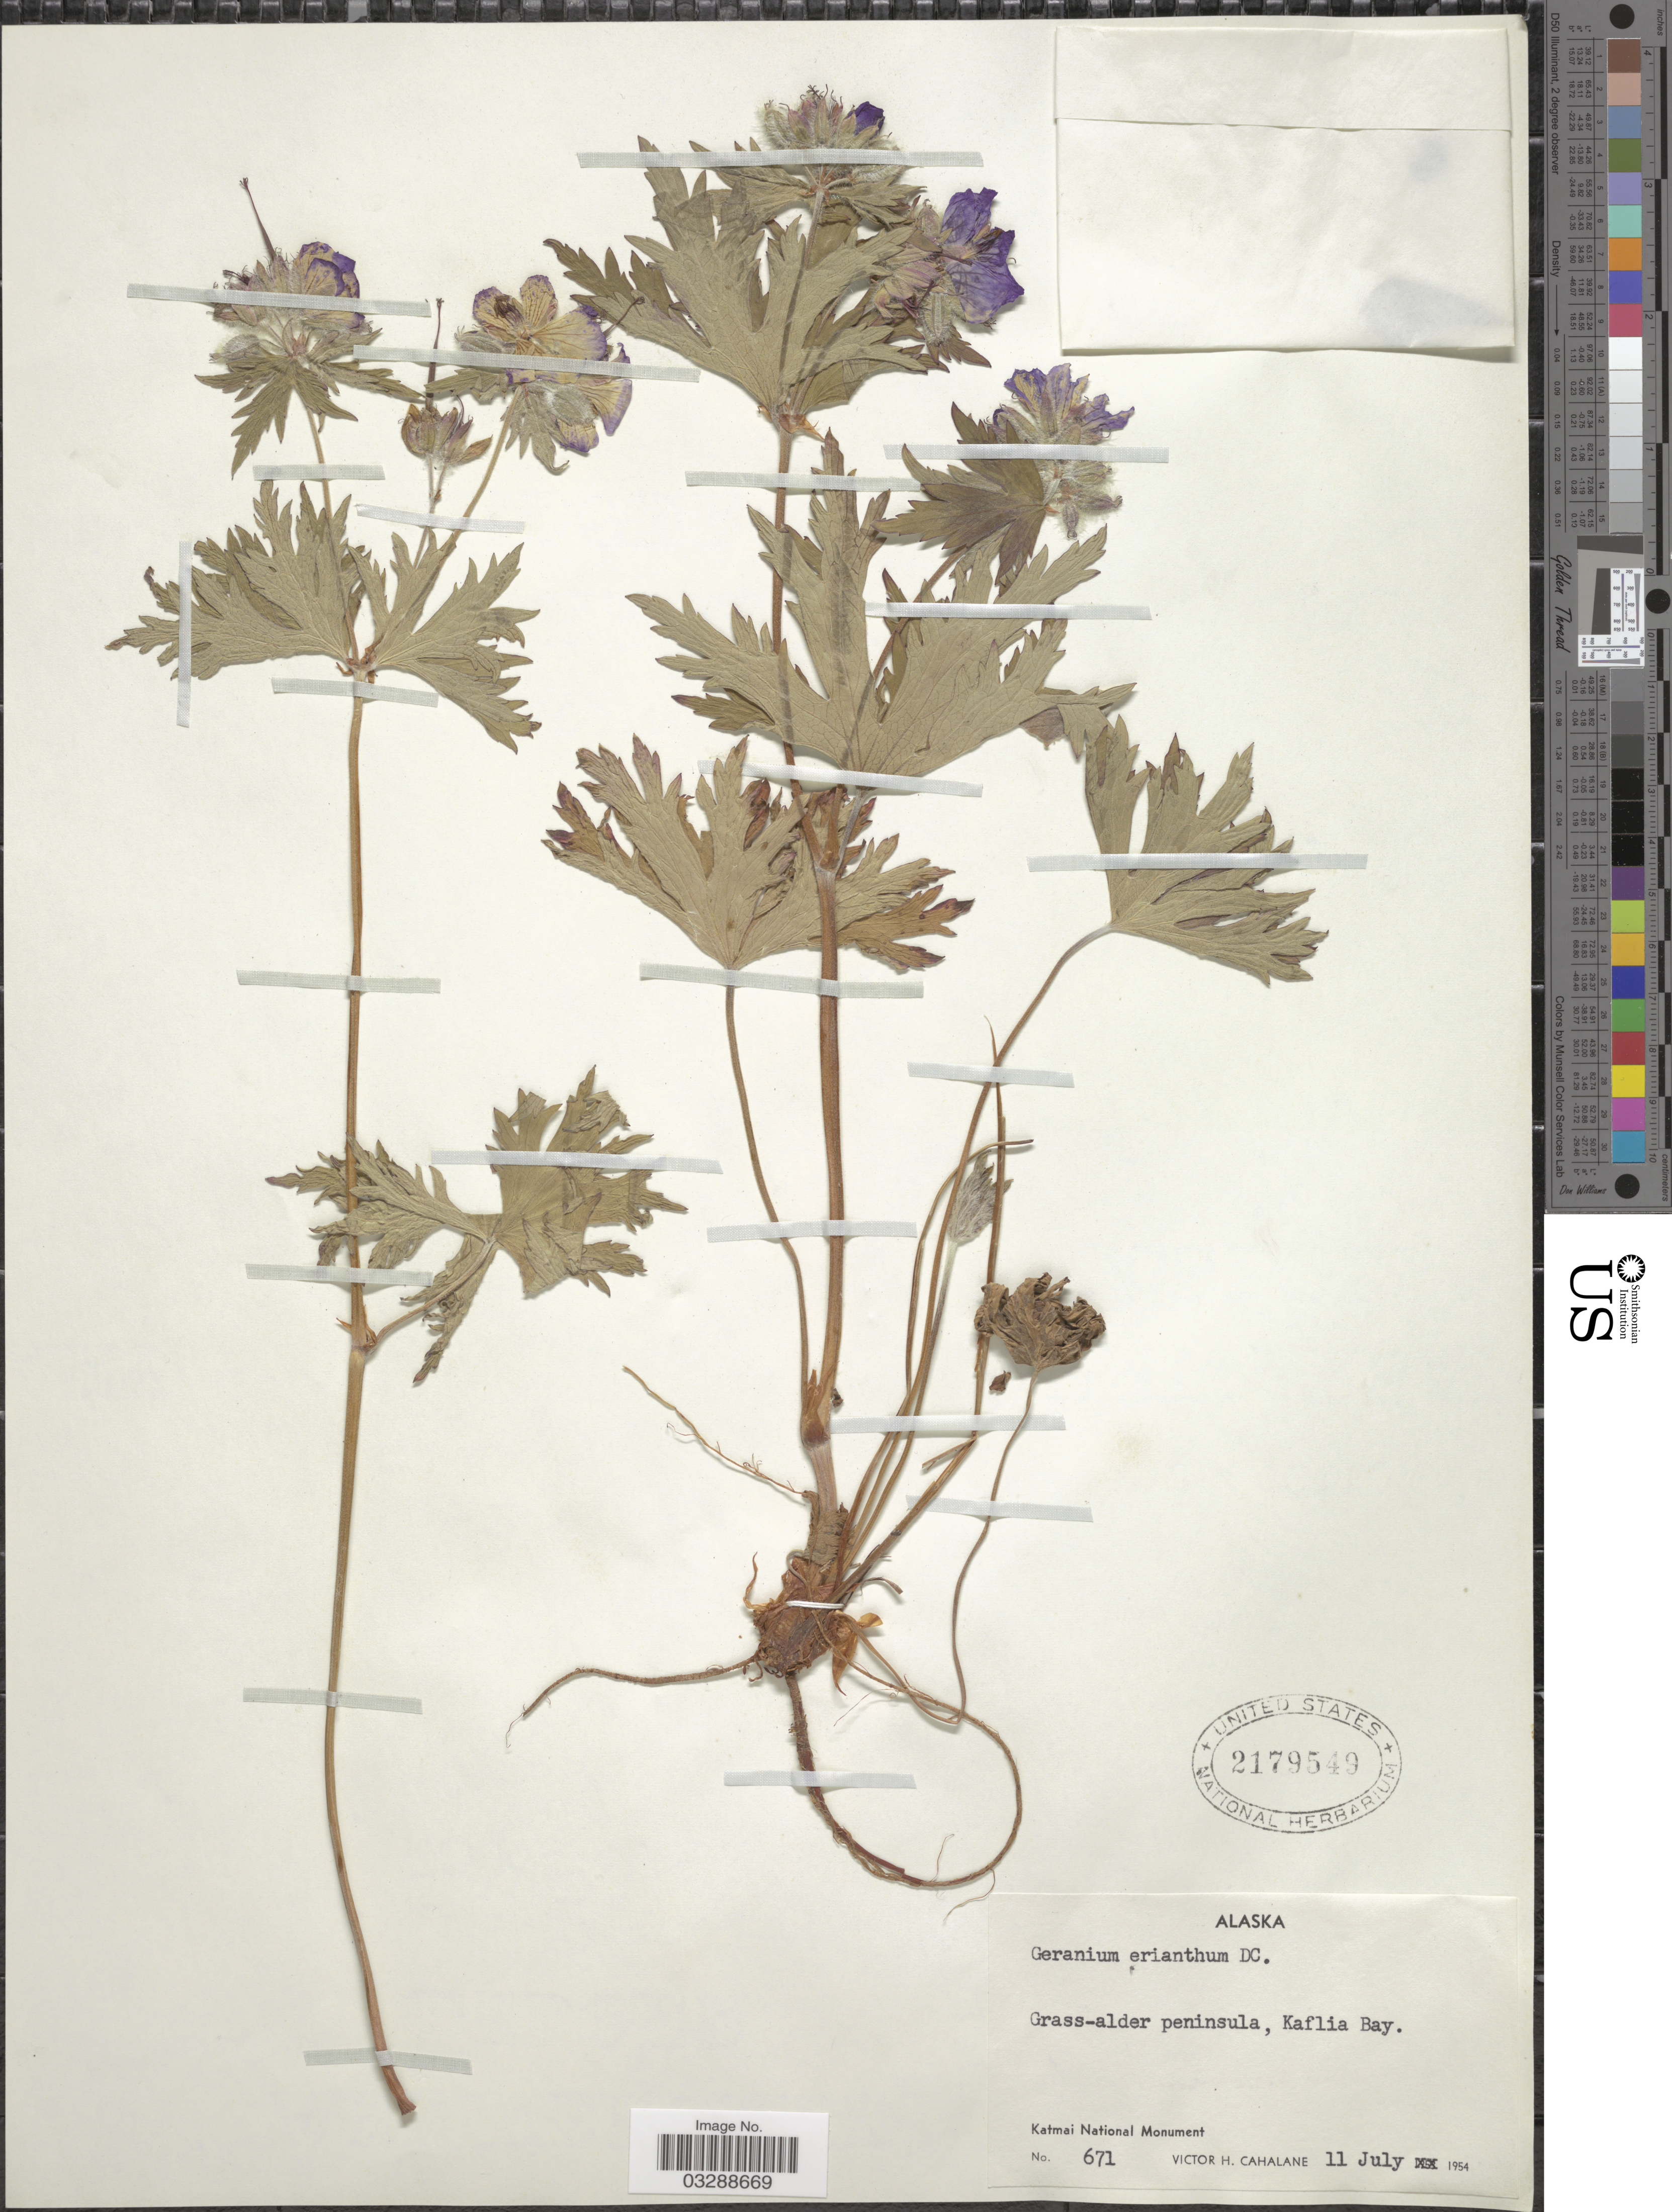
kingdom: Plantae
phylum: Tracheophyta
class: Magnoliopsida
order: Geraniales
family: Geraniaceae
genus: Geranium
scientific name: Geranium erianthum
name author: DC.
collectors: V. Cahalane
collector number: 671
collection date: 1954-07-11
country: United States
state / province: Alaska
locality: Grass-alder peninsula, Kaflia Bay. Katmai National Monument.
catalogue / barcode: US 2179549